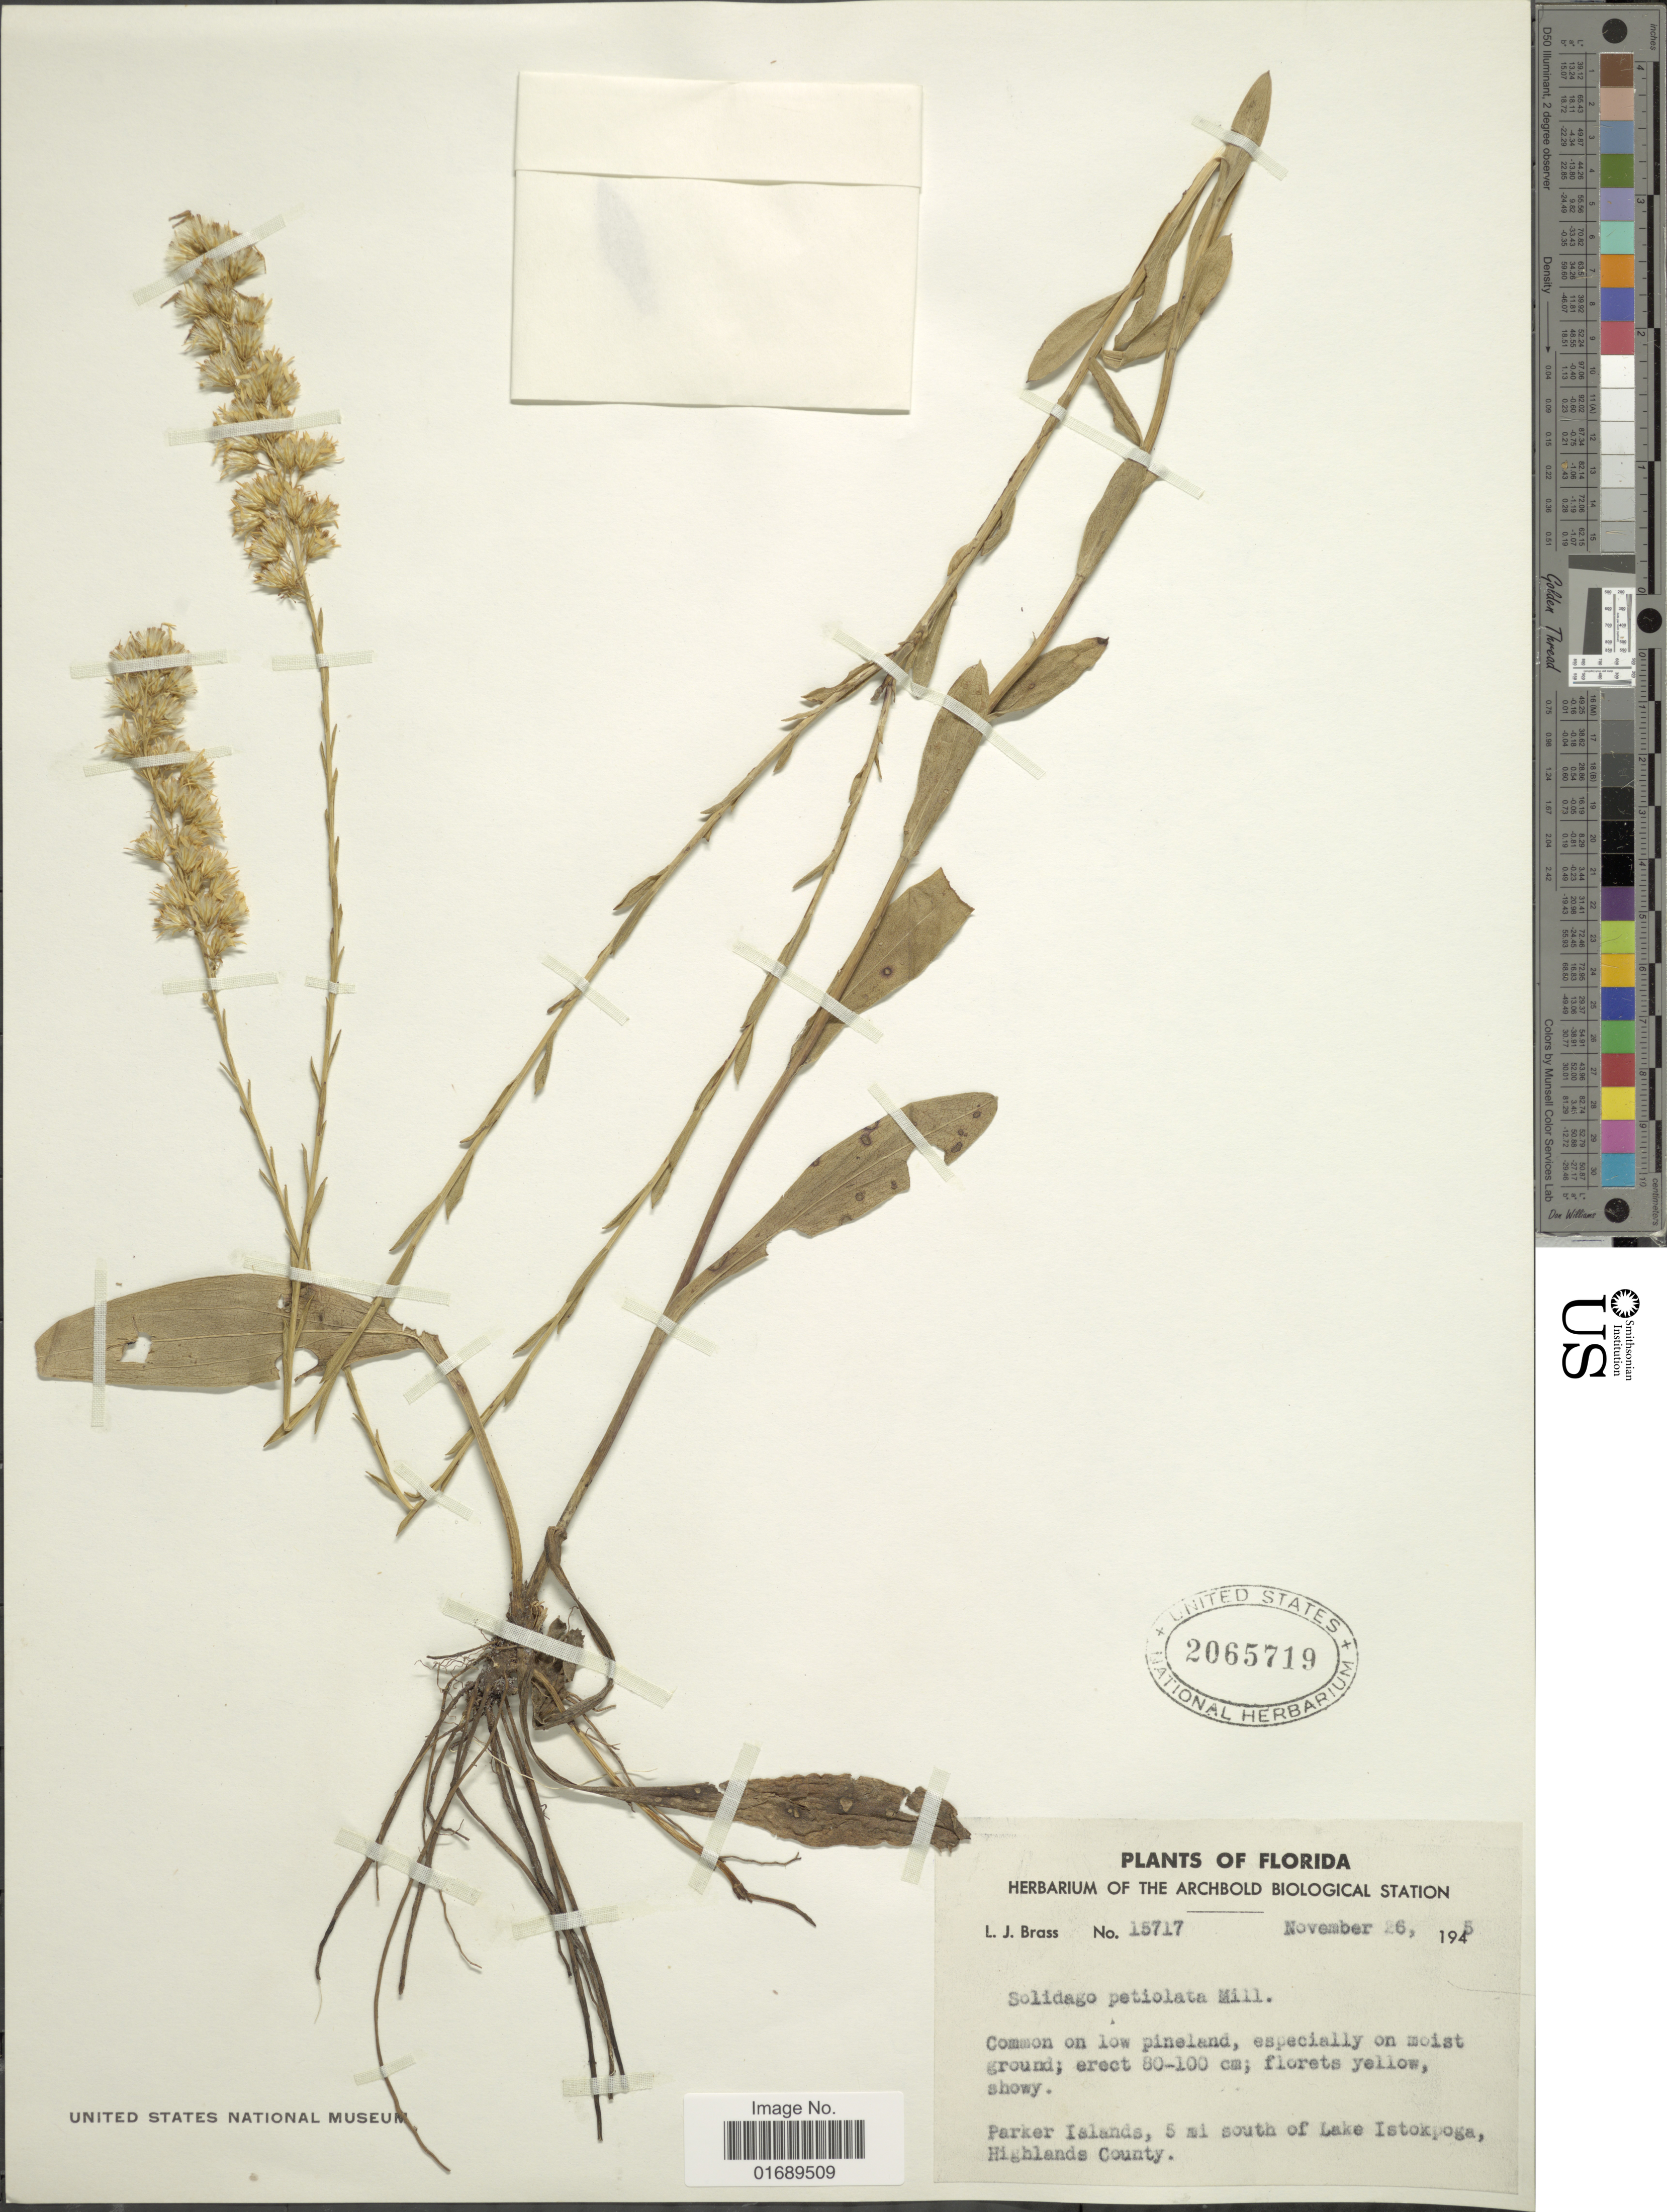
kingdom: Plantae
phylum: Tracheophyta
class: Magnoliopsida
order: Asterales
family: Asteraceae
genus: Solidago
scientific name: Solidago petiolata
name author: Mill.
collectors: L. J. Brass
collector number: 15717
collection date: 1945-11-26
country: United States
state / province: Florida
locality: Parker Island, 5 mi south of Lake Istokpoga, Highlands County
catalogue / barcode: US 2065719